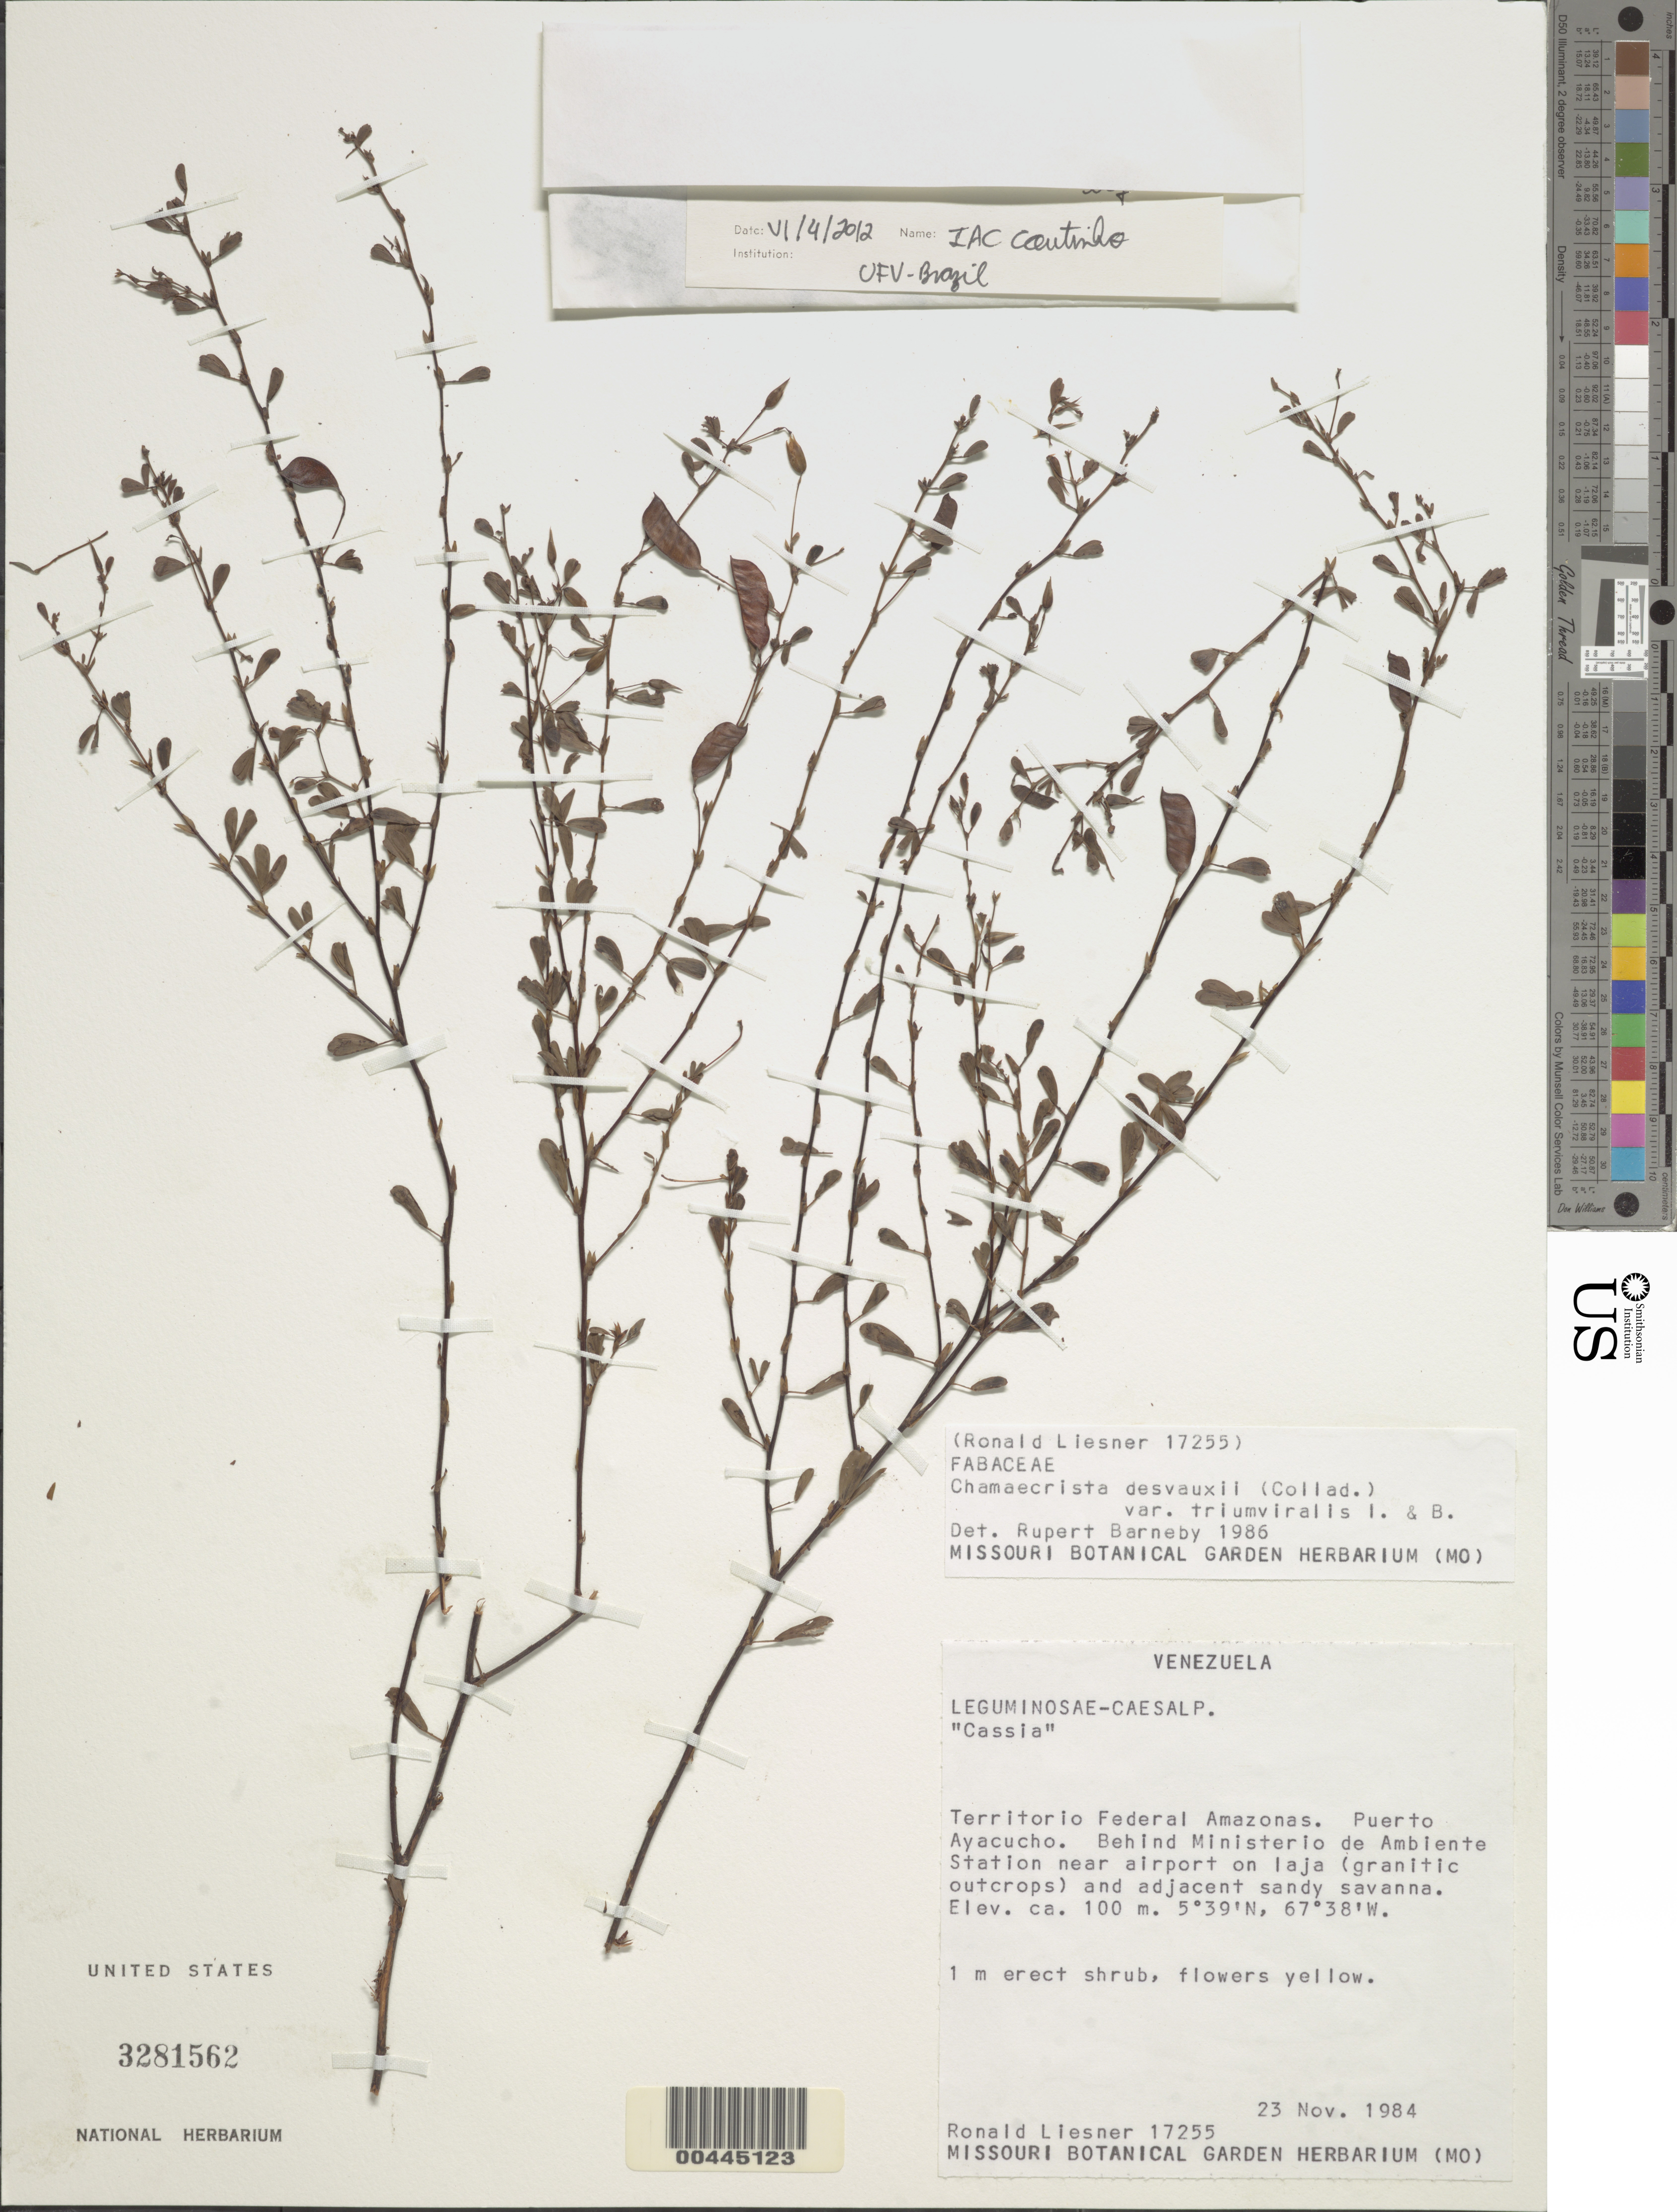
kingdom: Plantae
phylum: Tracheophyta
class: Magnoliopsida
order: Fabales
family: Fabaceae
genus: Chamaecrista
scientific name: Chamaecrista desvauxii var. triumviralis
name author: H.S. Irwin & Barneby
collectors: R. L. Liesner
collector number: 17255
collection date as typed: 23 Nov 1984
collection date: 1984-11-23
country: Venezuela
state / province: Distrito Federal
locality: Puerto ayacucho, behind ministerio de ambiente station near airport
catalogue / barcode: US 3281562